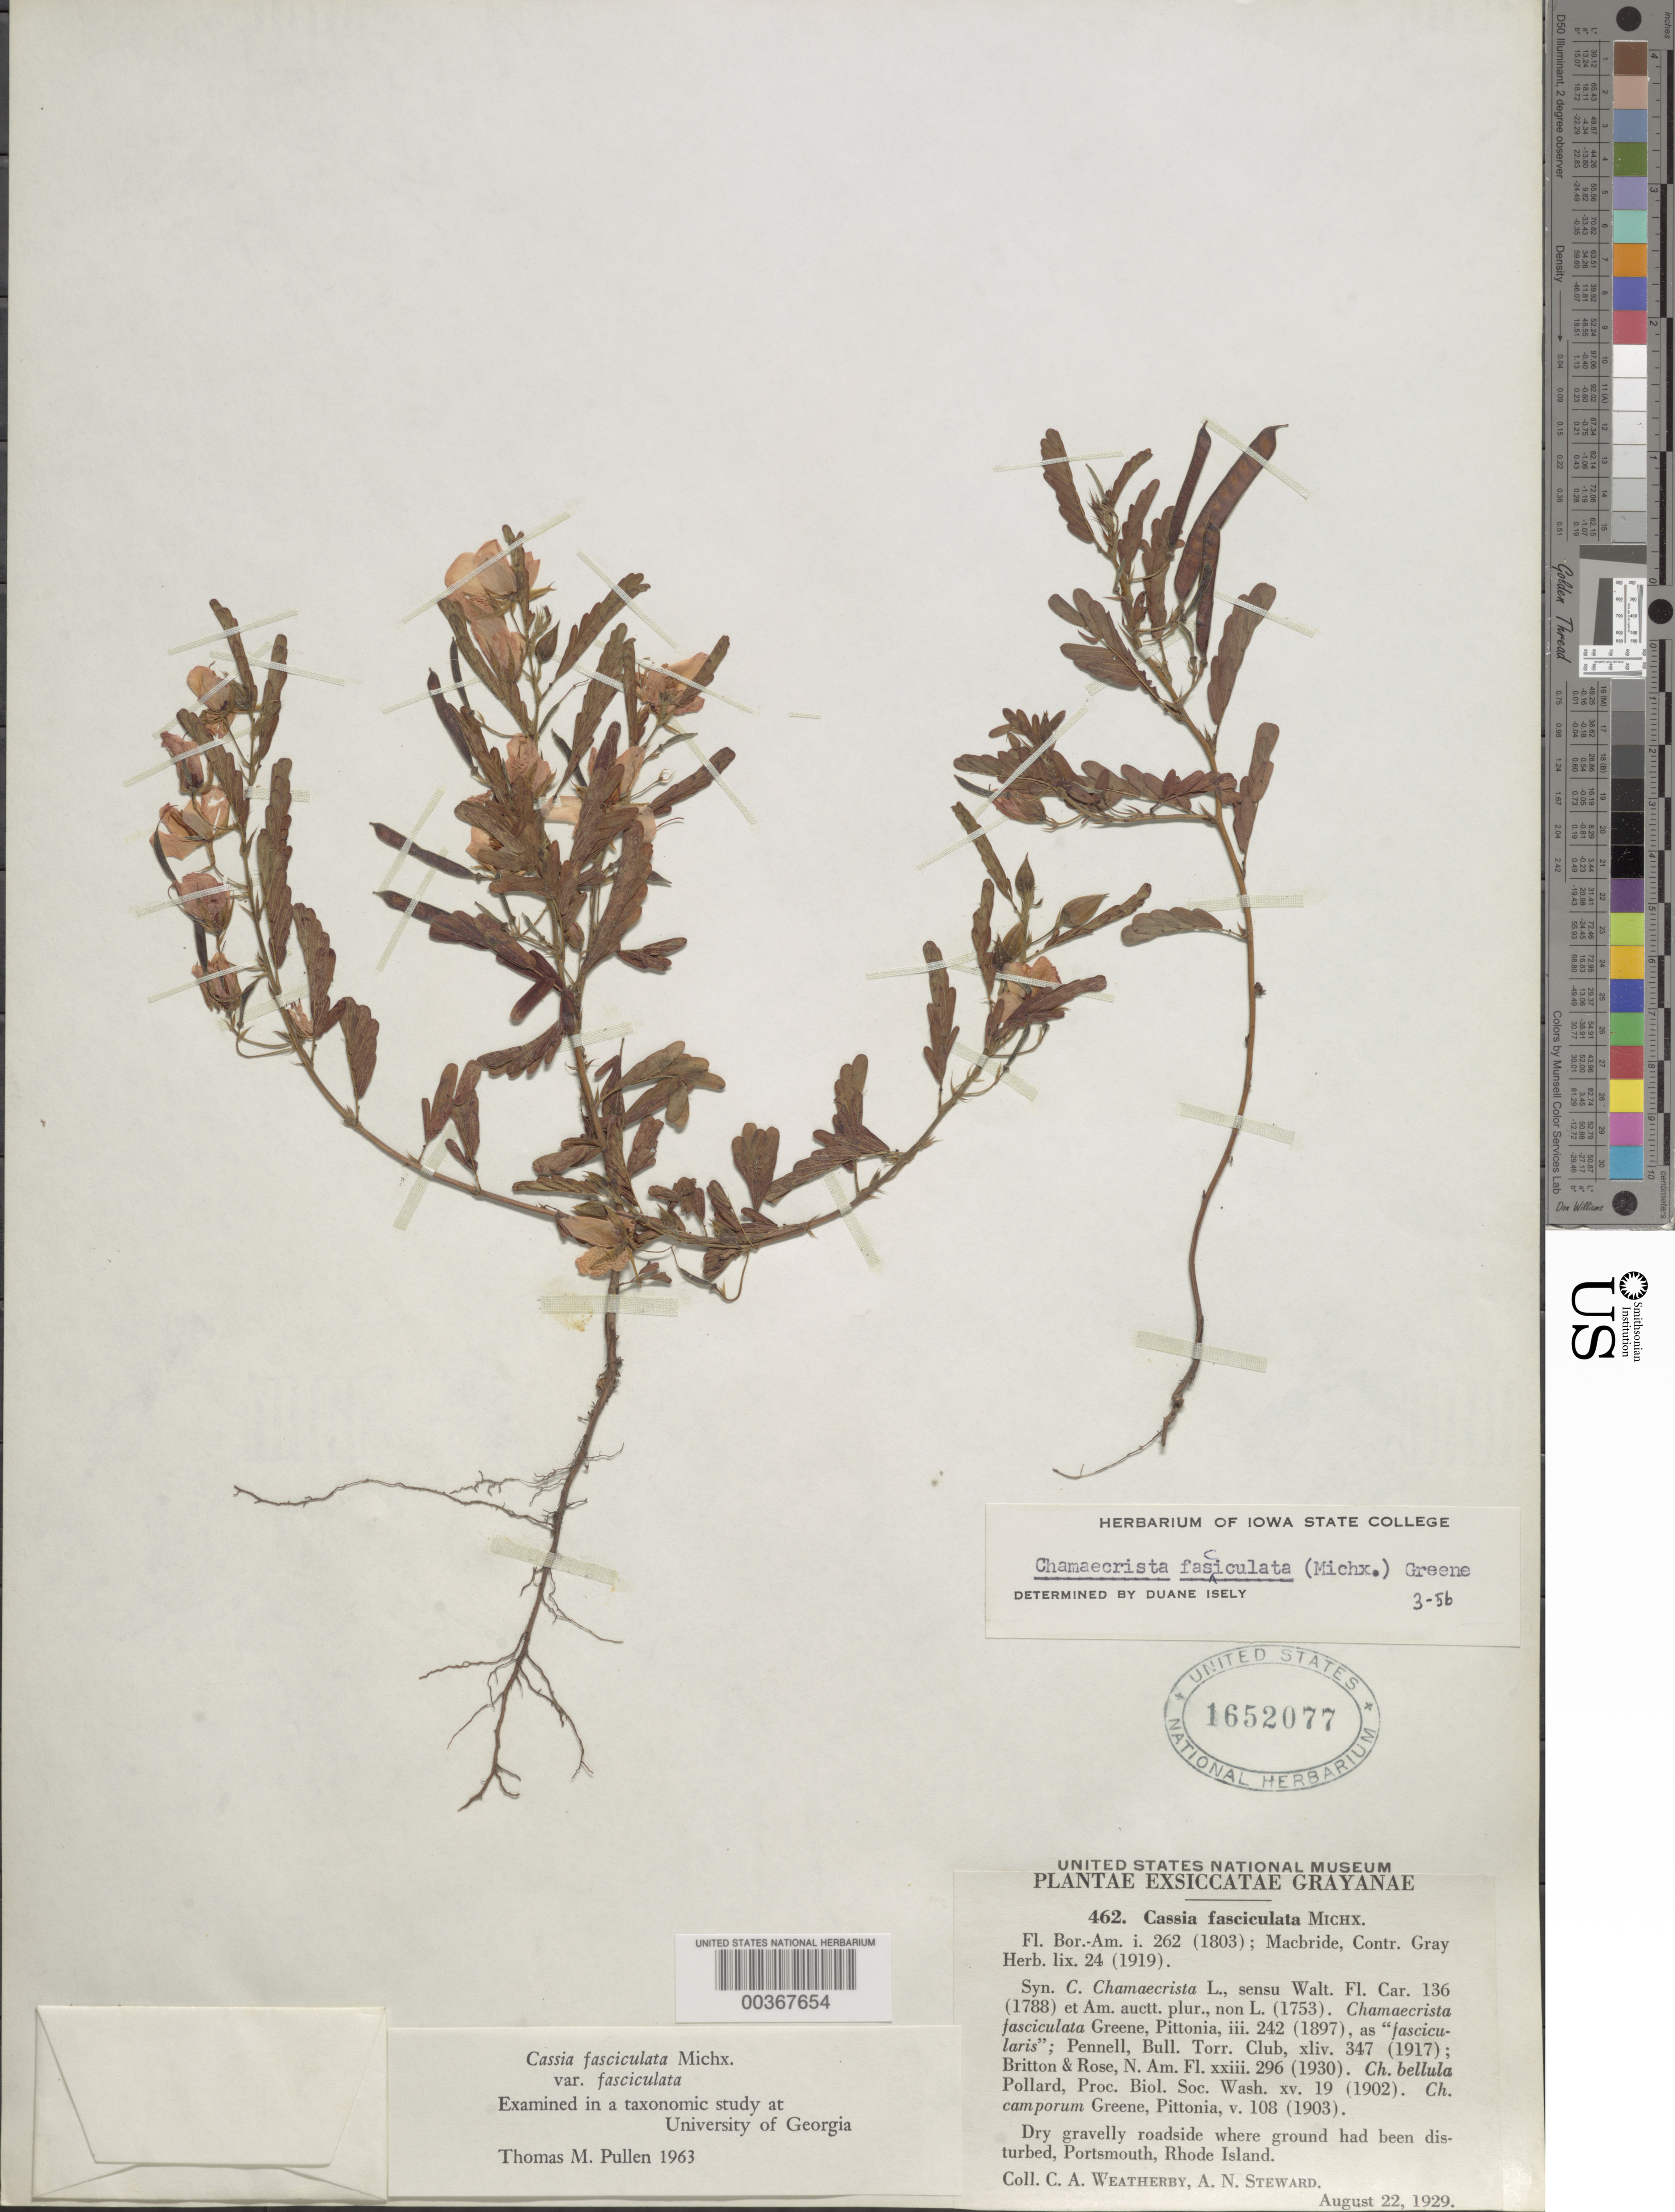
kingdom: Plantae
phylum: Tracheophyta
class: Magnoliopsida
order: Fabales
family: Fabaceae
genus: Chamaecrista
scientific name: Chamaecrista fasciculata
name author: (Michx.) Greene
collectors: C. A. Weatherby & A. N. Steward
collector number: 462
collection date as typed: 22 Aug 1929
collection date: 1929-08-22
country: United States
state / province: Rhode Island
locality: Portsmouth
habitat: Dry gravelly roadside where the ground had been disturbed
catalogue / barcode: US 1652077